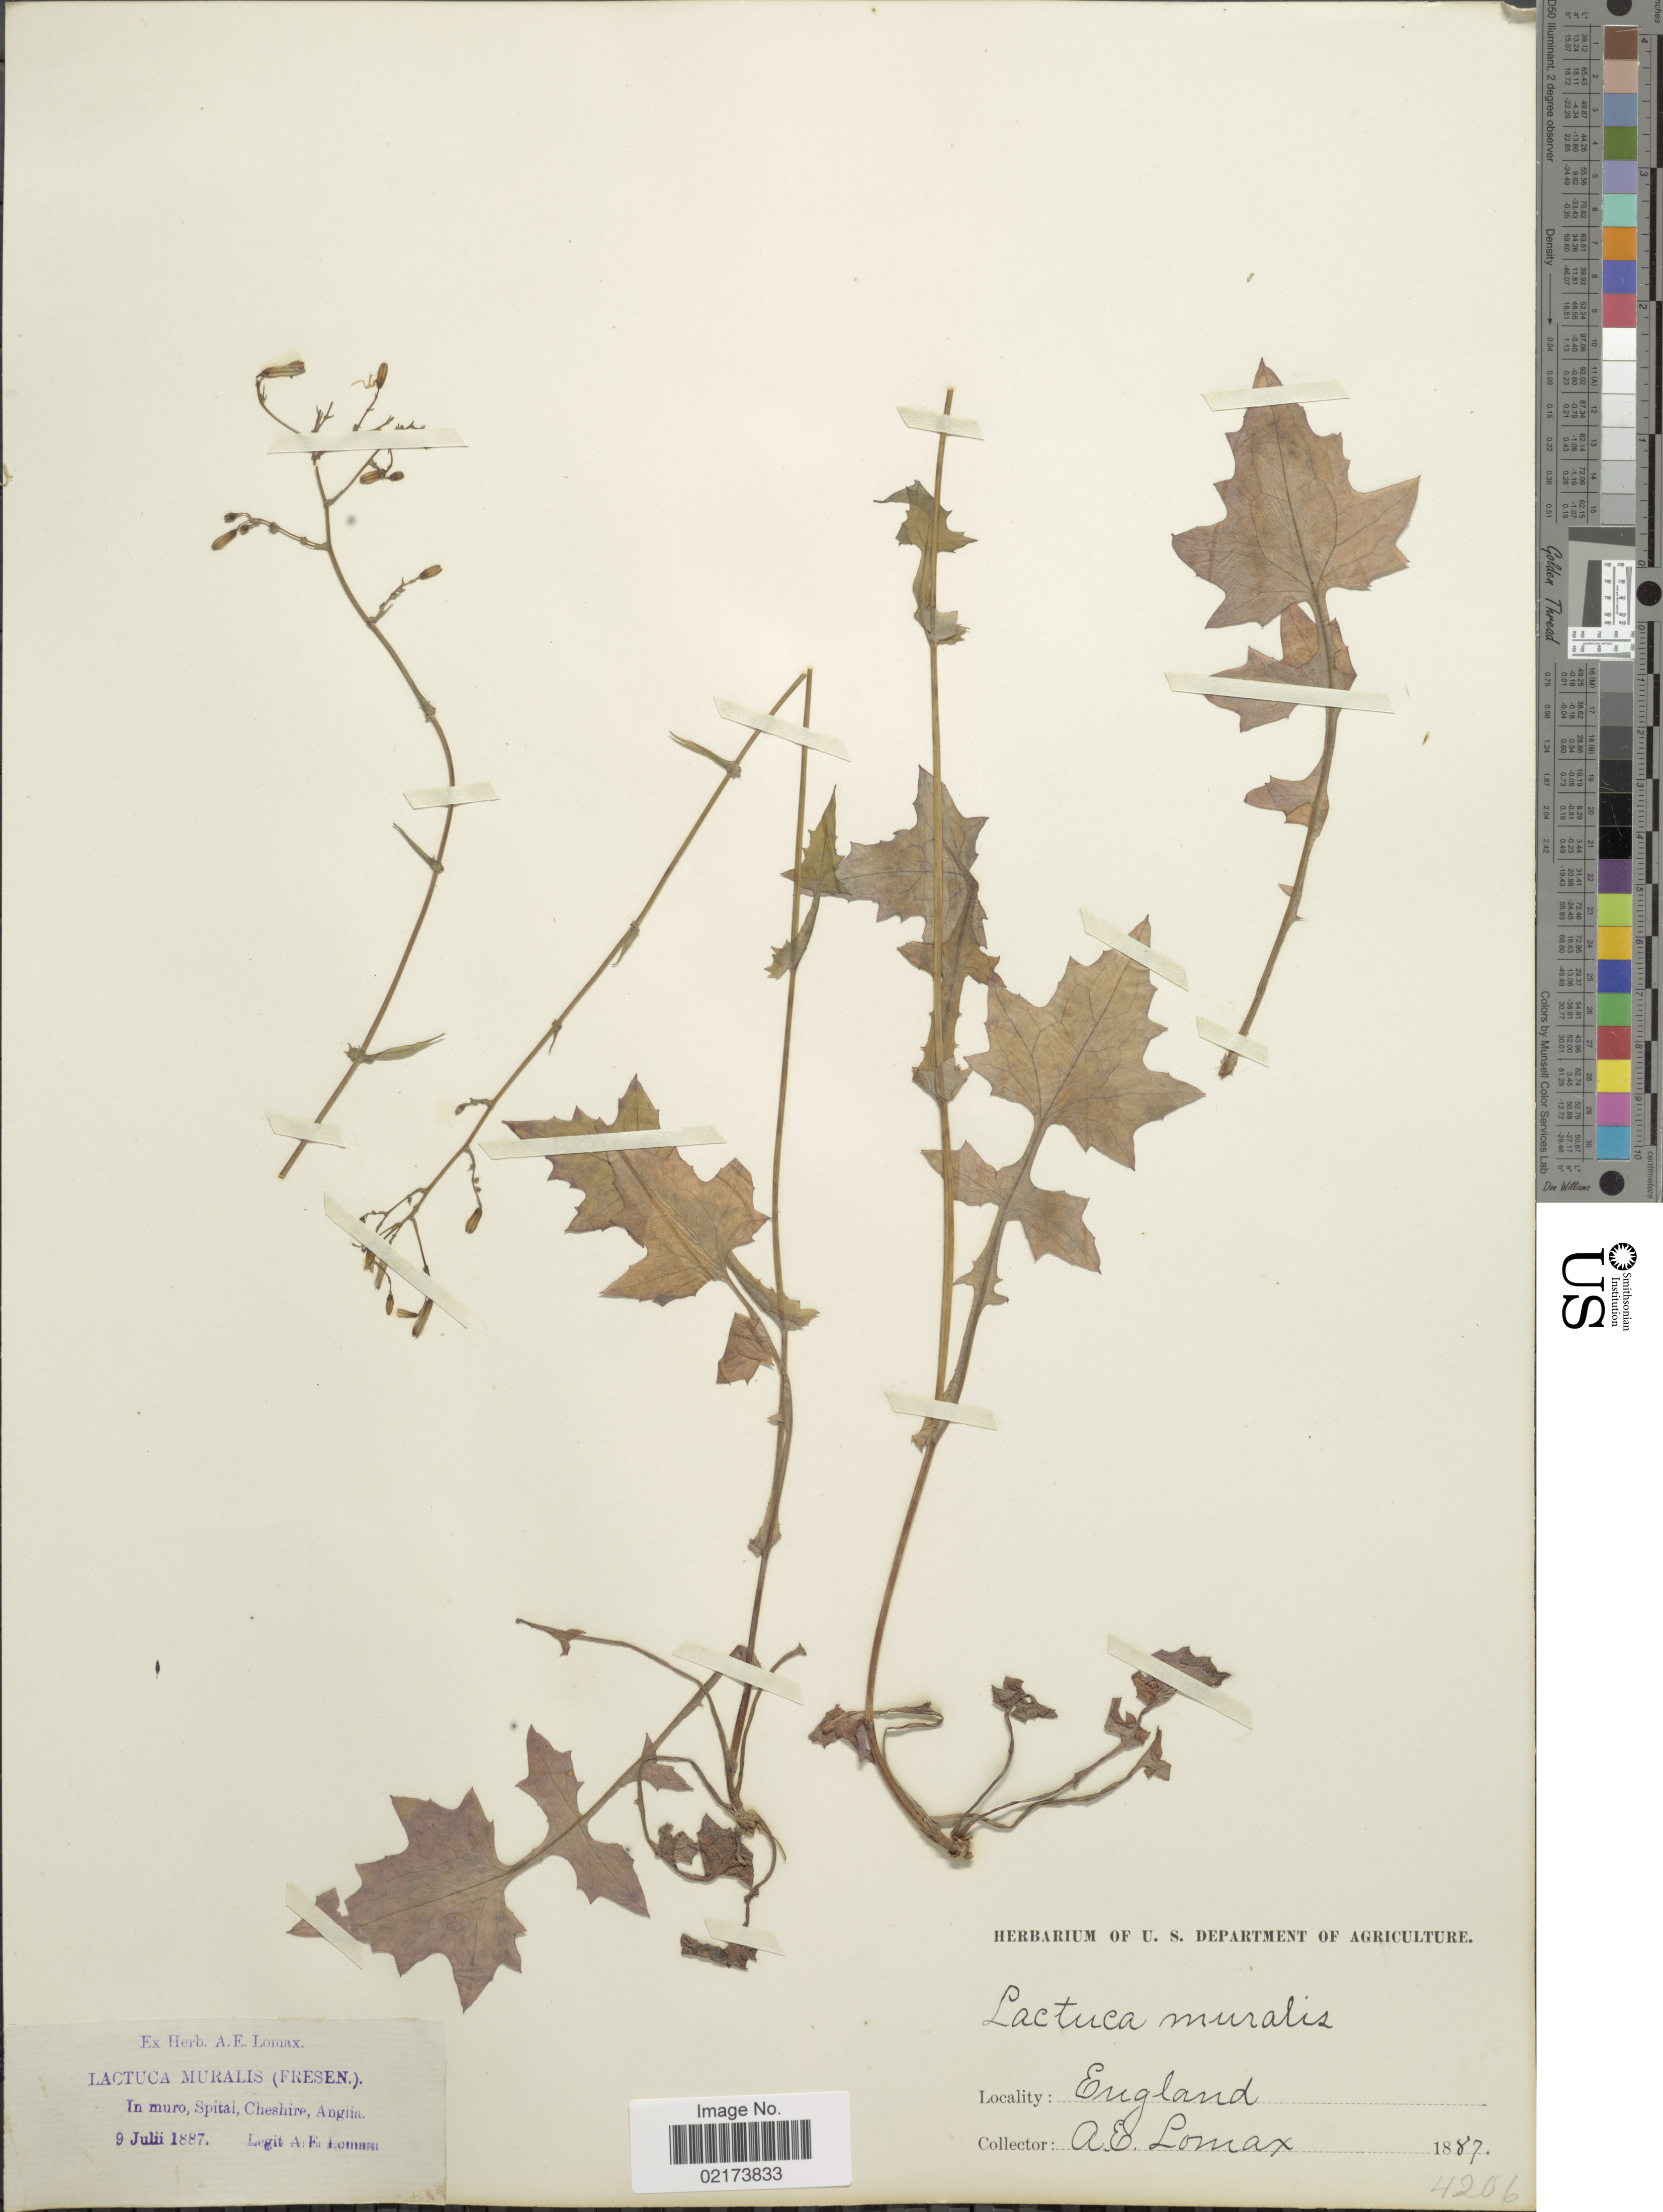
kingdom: Plantae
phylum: Tracheophyta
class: Magnoliopsida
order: Asterales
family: Asteraceae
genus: Lactuca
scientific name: Lactuca muralis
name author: (L.) Gaertn.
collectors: A. Lomax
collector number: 4206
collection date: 1887-07-09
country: United Kingdom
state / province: England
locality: Spital, Cheshire, Anglia